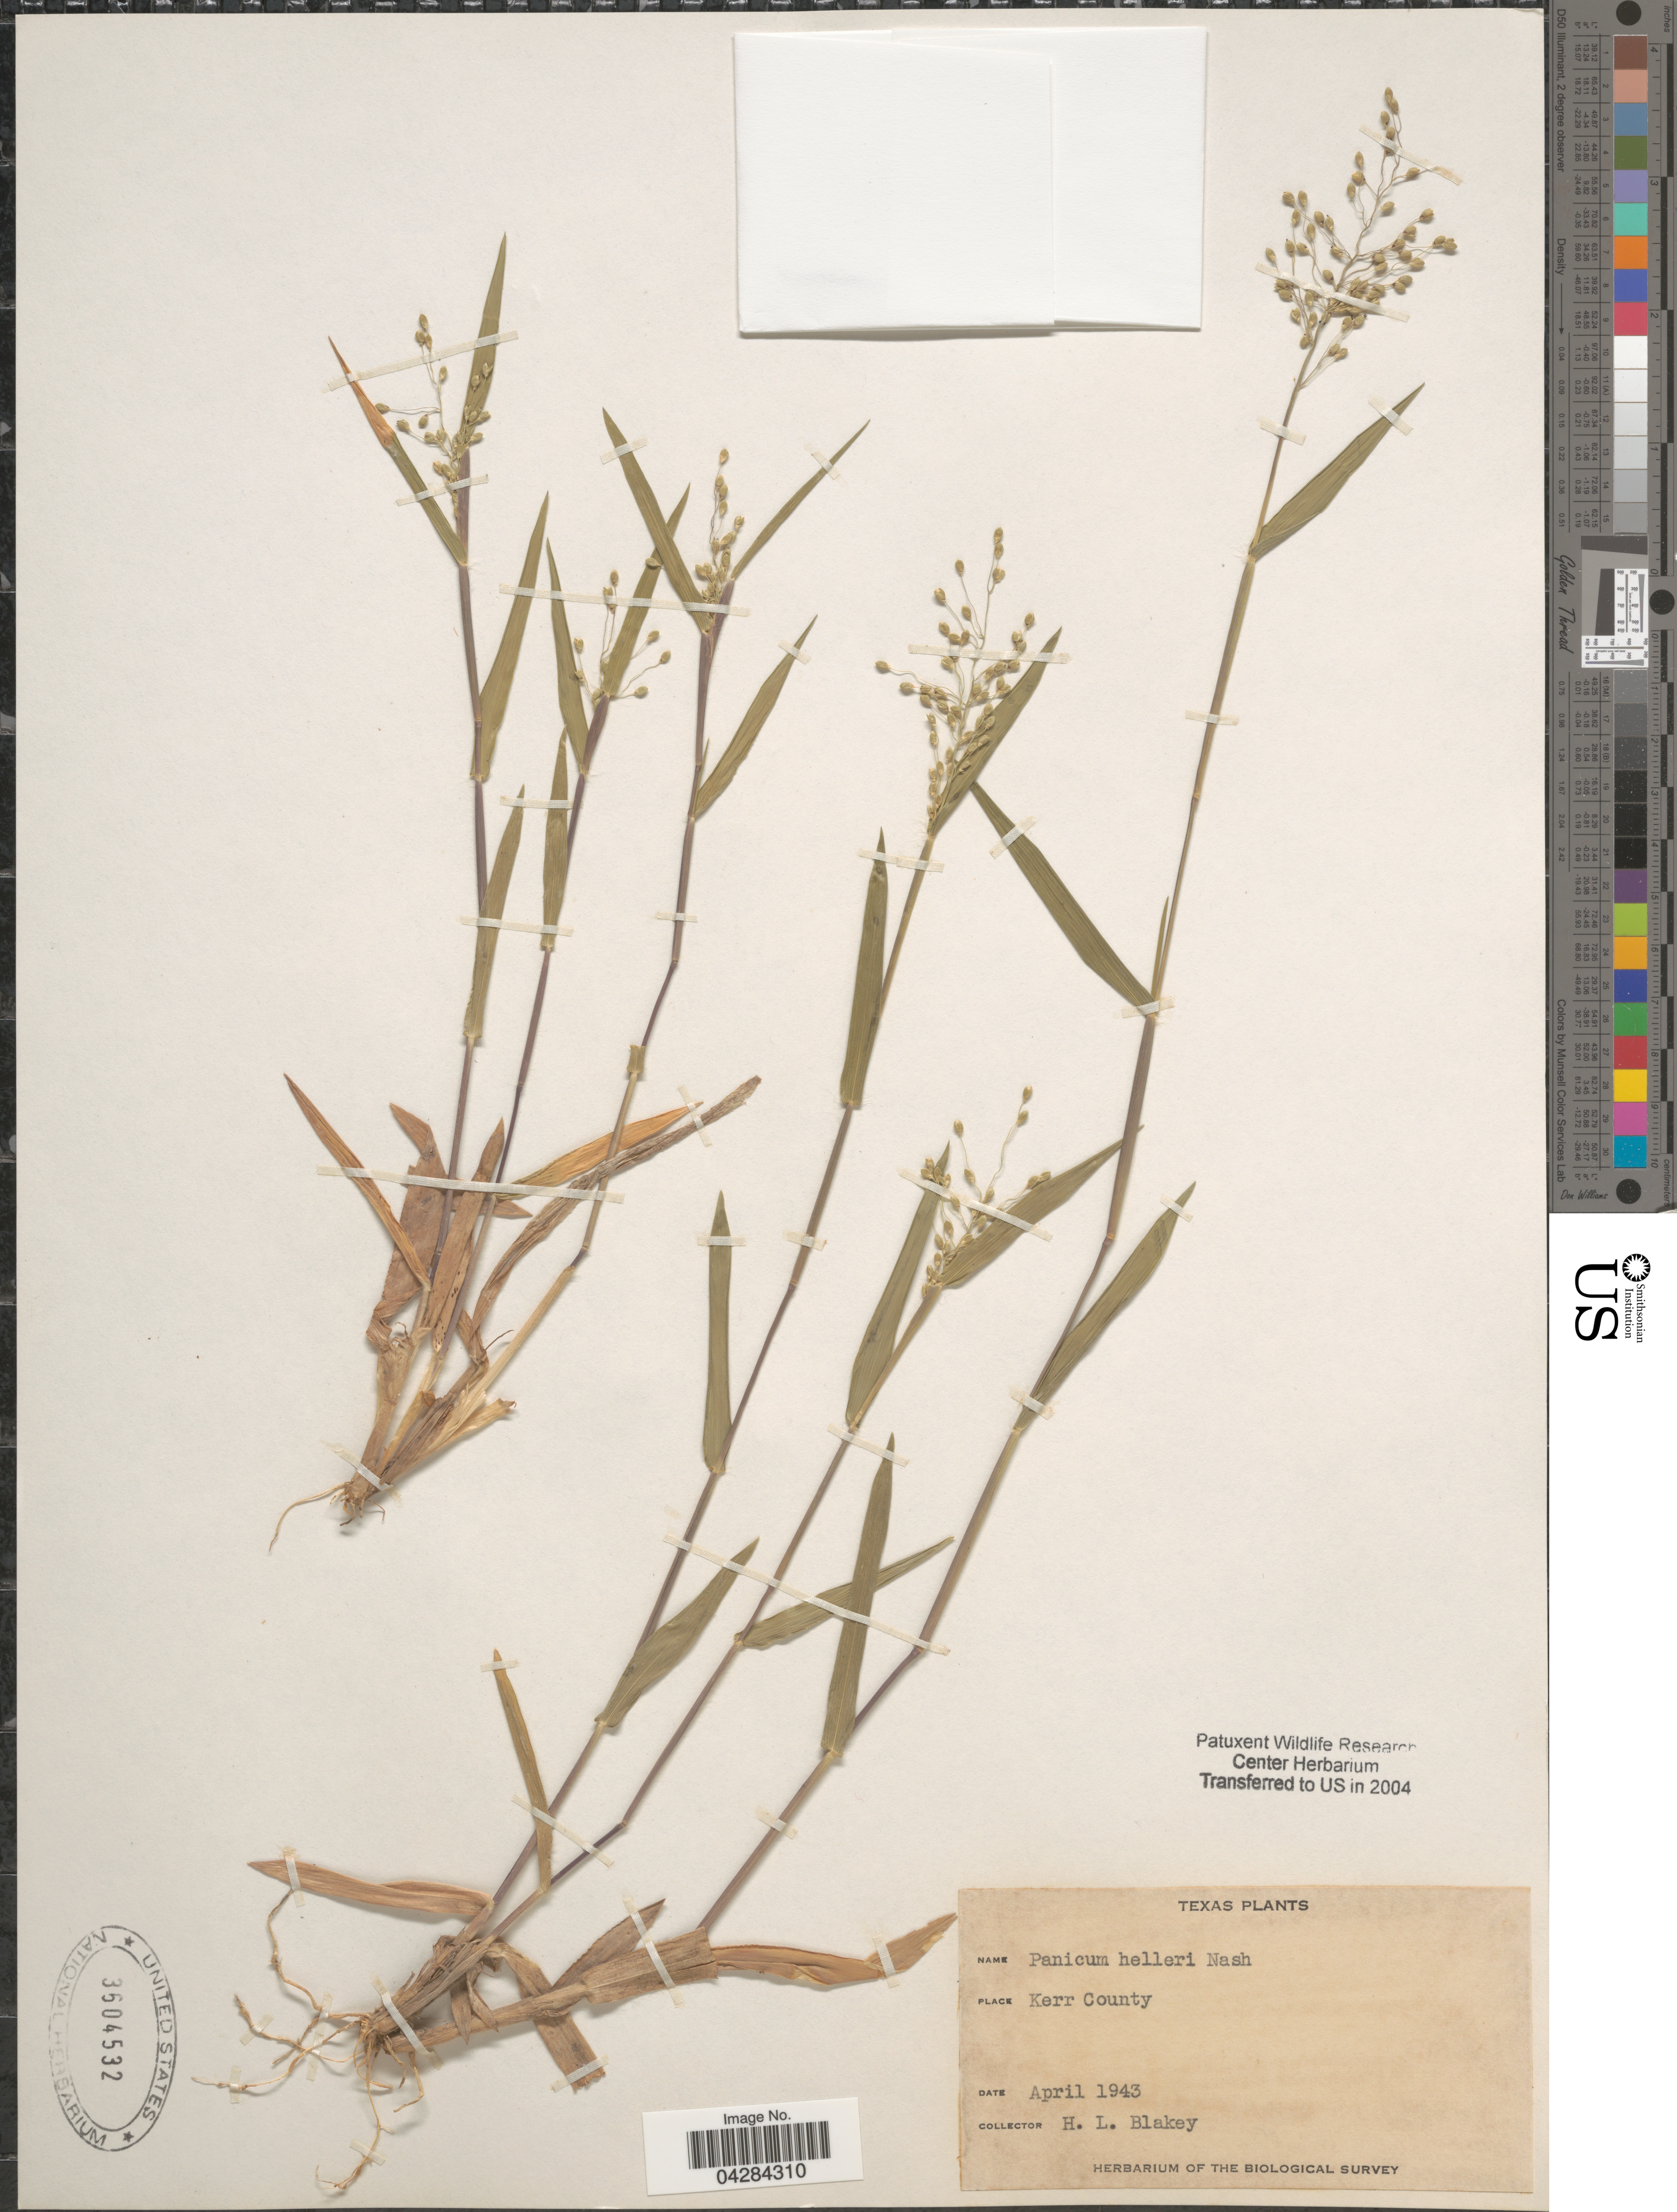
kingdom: Plantae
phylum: Tracheophyta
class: Liliopsida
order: Poales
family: Poaceae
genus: Dichanthelium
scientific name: Dichanthelium oligosanthes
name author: (Schult.) Gould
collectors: H. Blakey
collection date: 1943-04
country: United States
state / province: Texas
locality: Kerr County. The Biological Survey.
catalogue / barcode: US 3604532